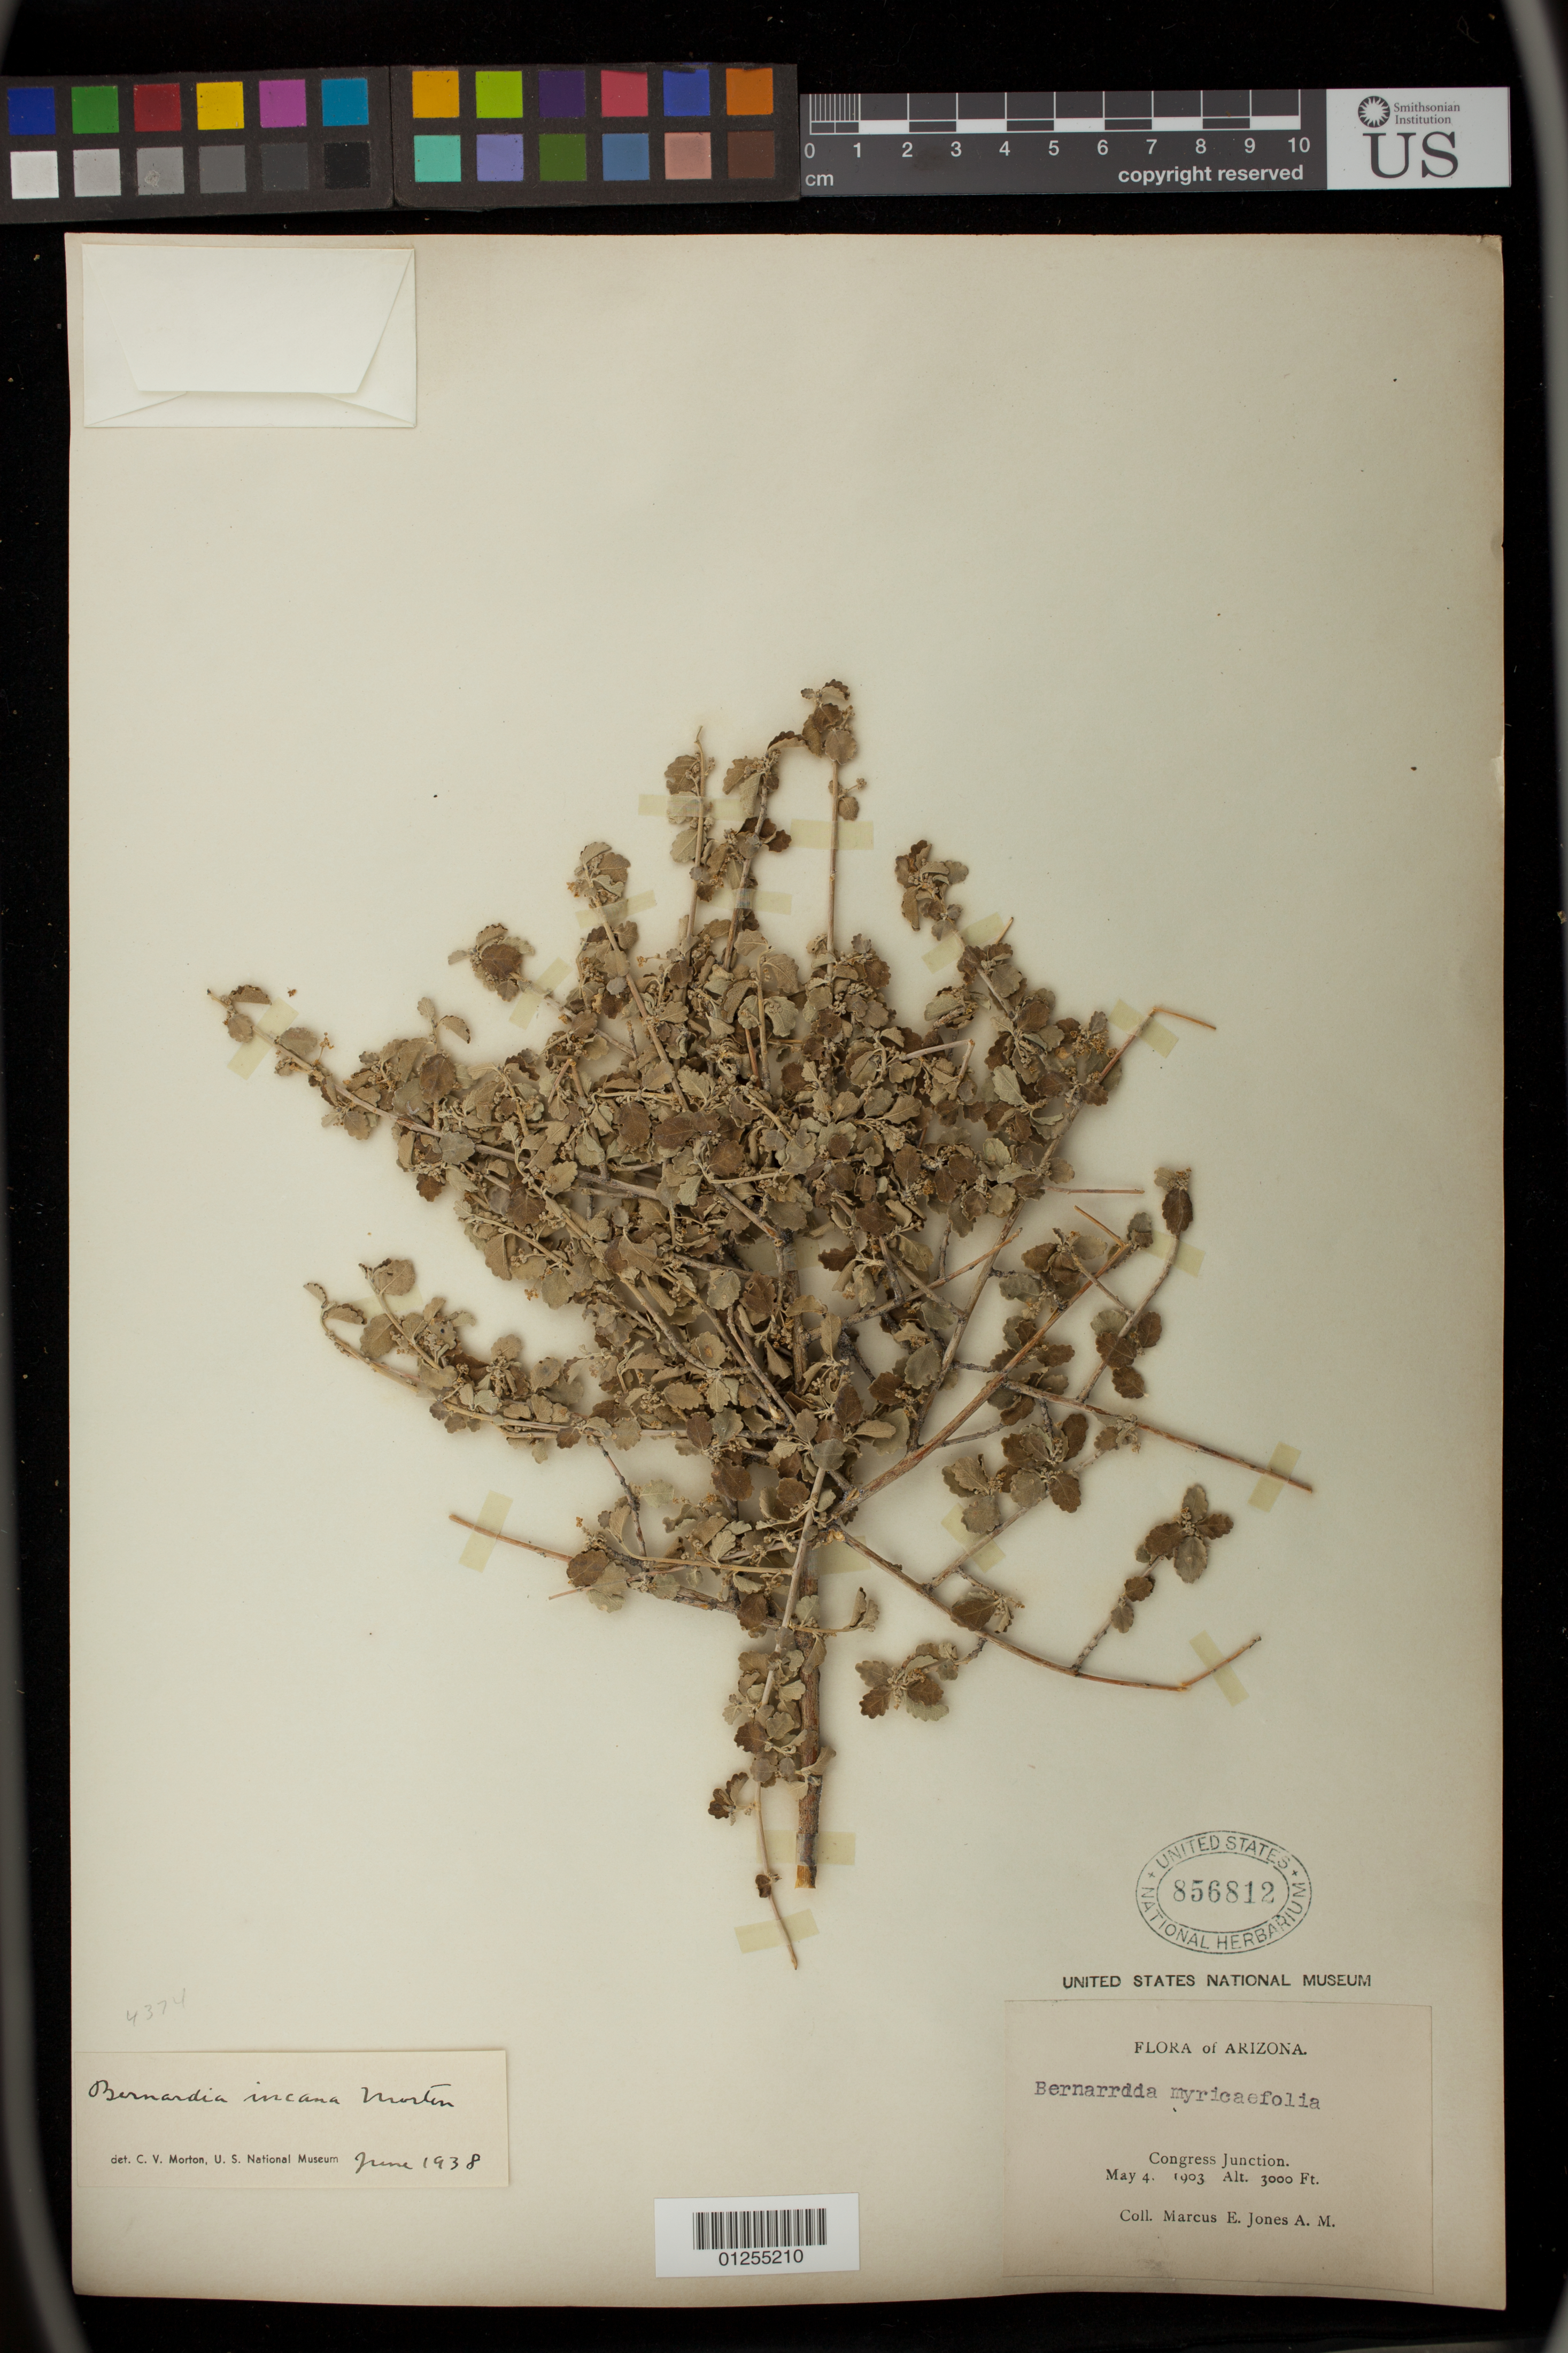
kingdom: Plantae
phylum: Tracheophyta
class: Magnoliopsida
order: Malpighiales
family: Euphorbiaceae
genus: Bernardia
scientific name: Bernardia incana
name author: C.V. Morton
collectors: M. E. Jones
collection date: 1903-05-04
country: United States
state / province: Arizona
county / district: Yavapai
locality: Congress Junction.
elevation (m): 914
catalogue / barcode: US 856812